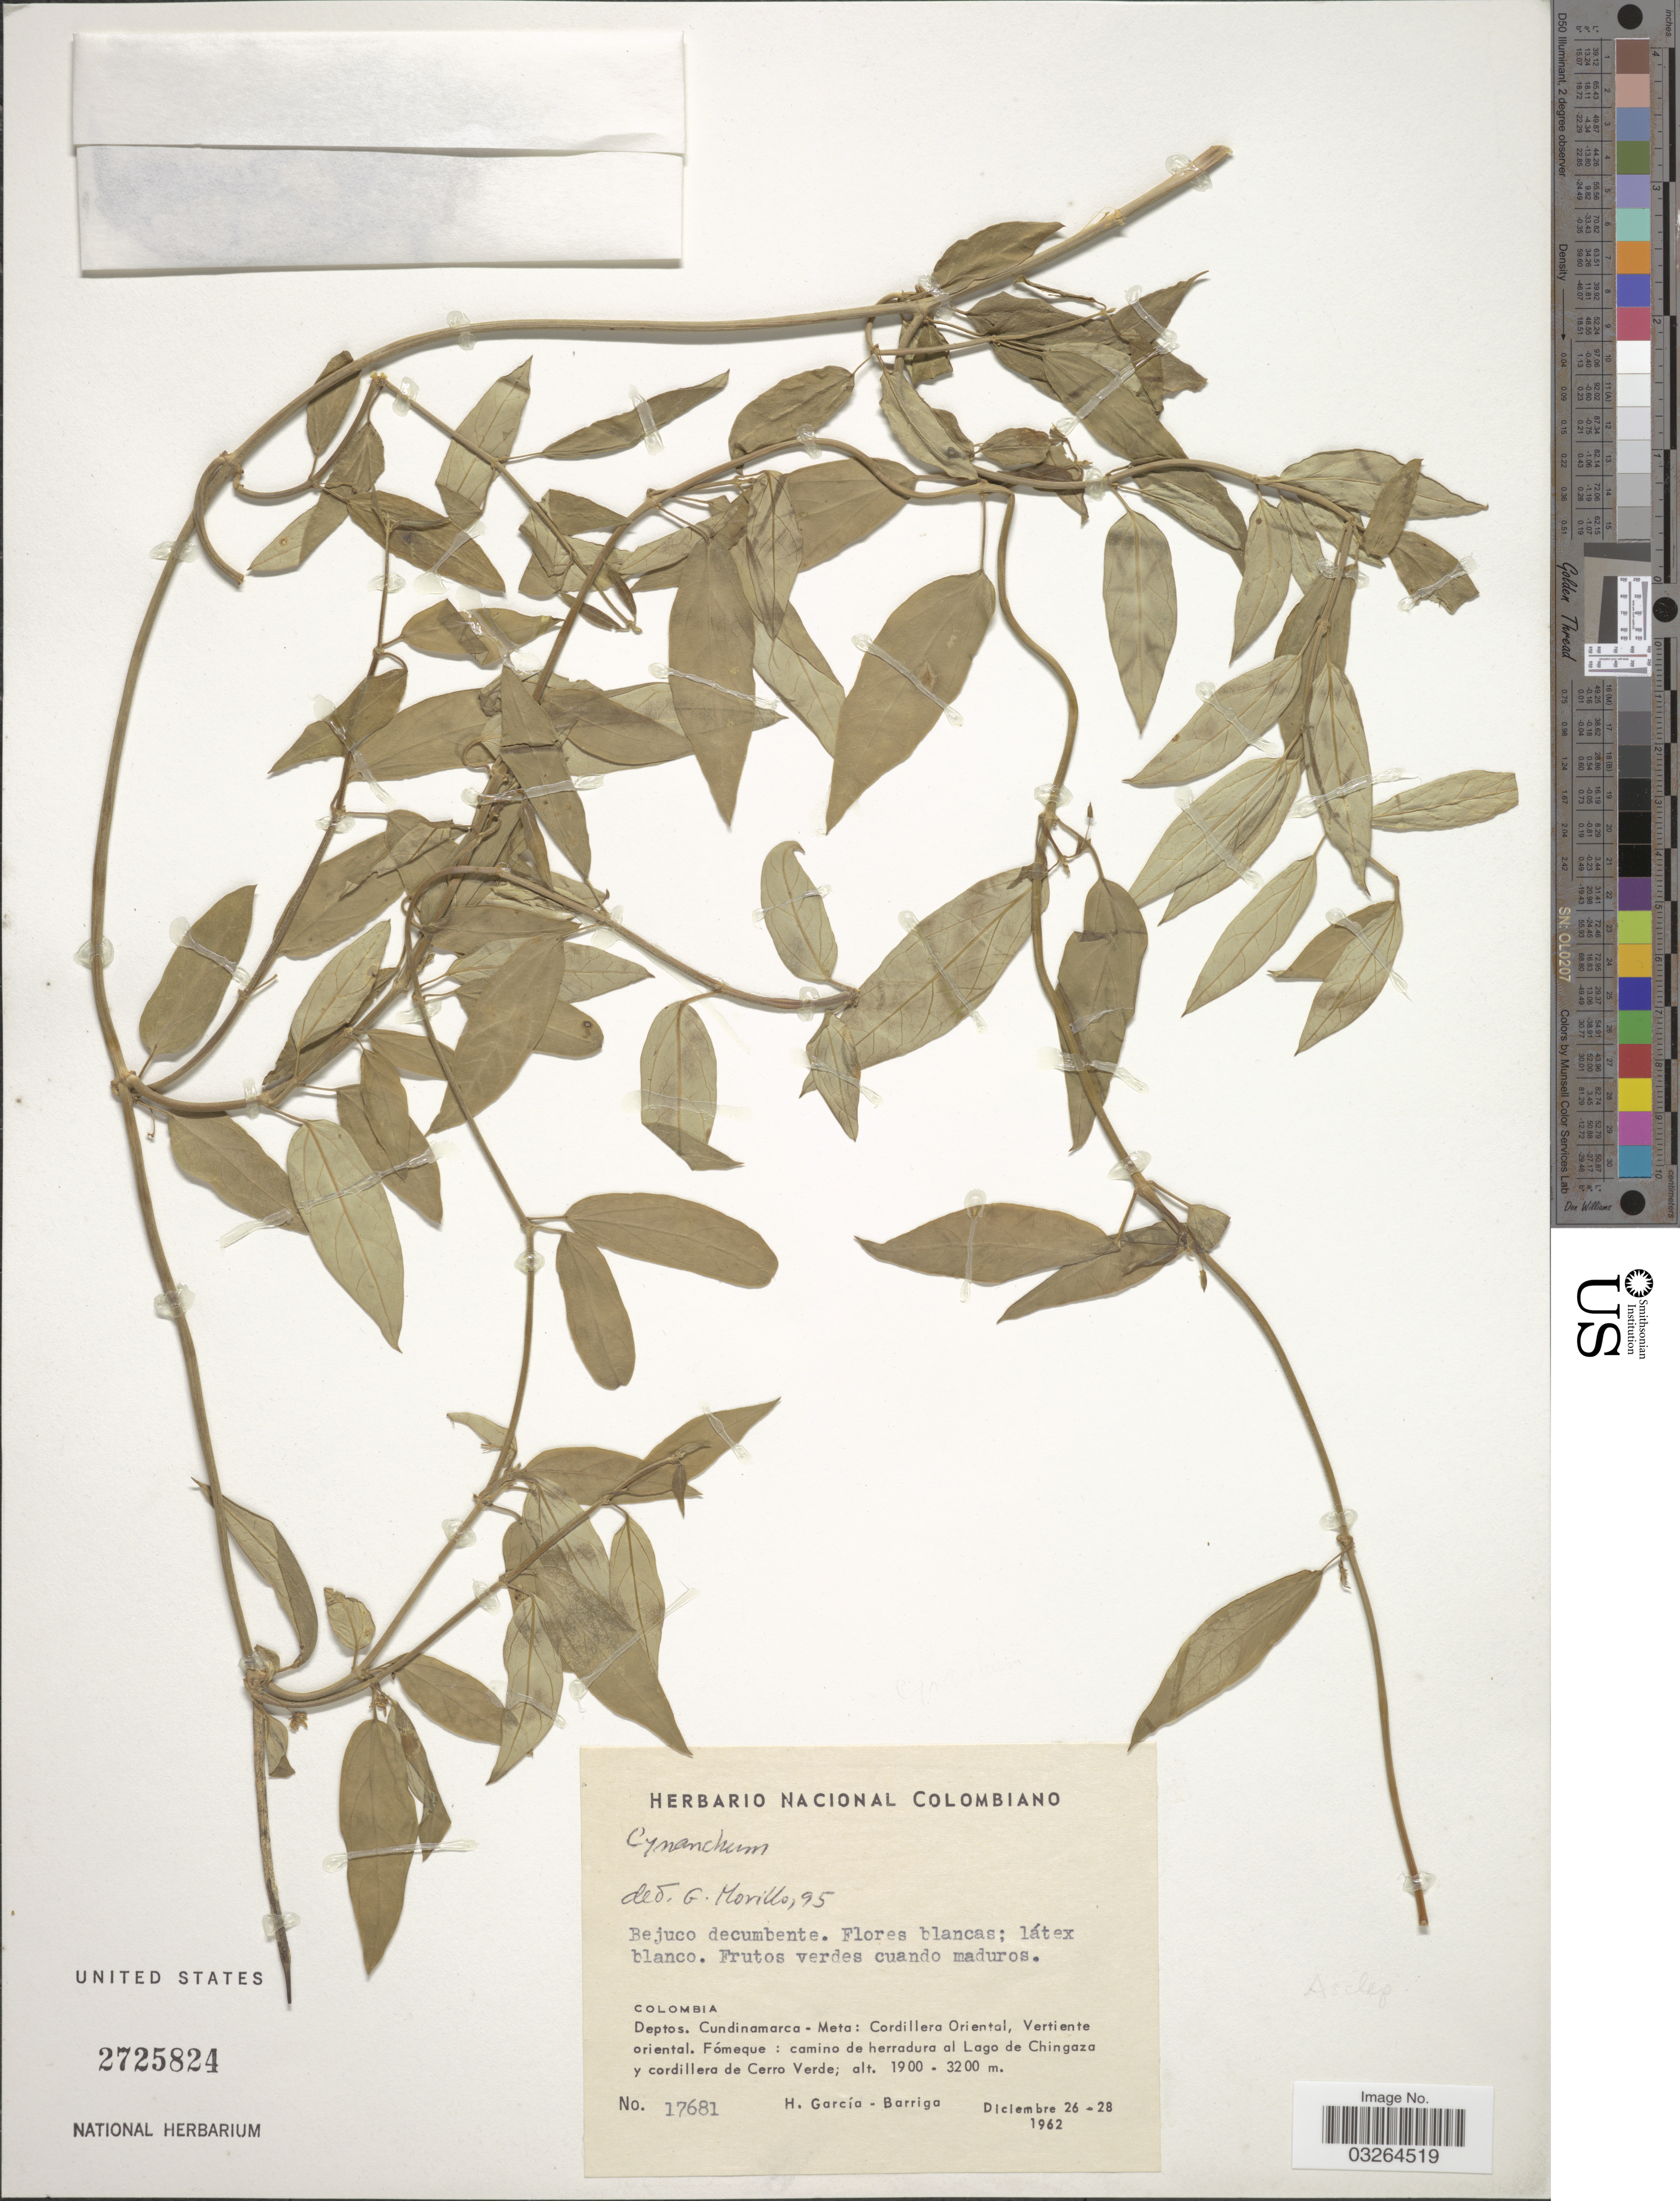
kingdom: Plantae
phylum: Tracheophyta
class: Magnoliopsida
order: Gentianales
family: Apocynaceae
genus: Cynanchum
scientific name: Cynanchum sp.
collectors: H. García Barriga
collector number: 17681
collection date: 1962-12-26/1962-12-28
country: Colombia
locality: Deptos. Cundinamarca - Meta: Cordillera Oriental, Vertiente oriental. Fómeque: camino de herradura al Lago de Chingaza y cordillera de Cerro Verde.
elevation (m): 1900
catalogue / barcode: US 2725824